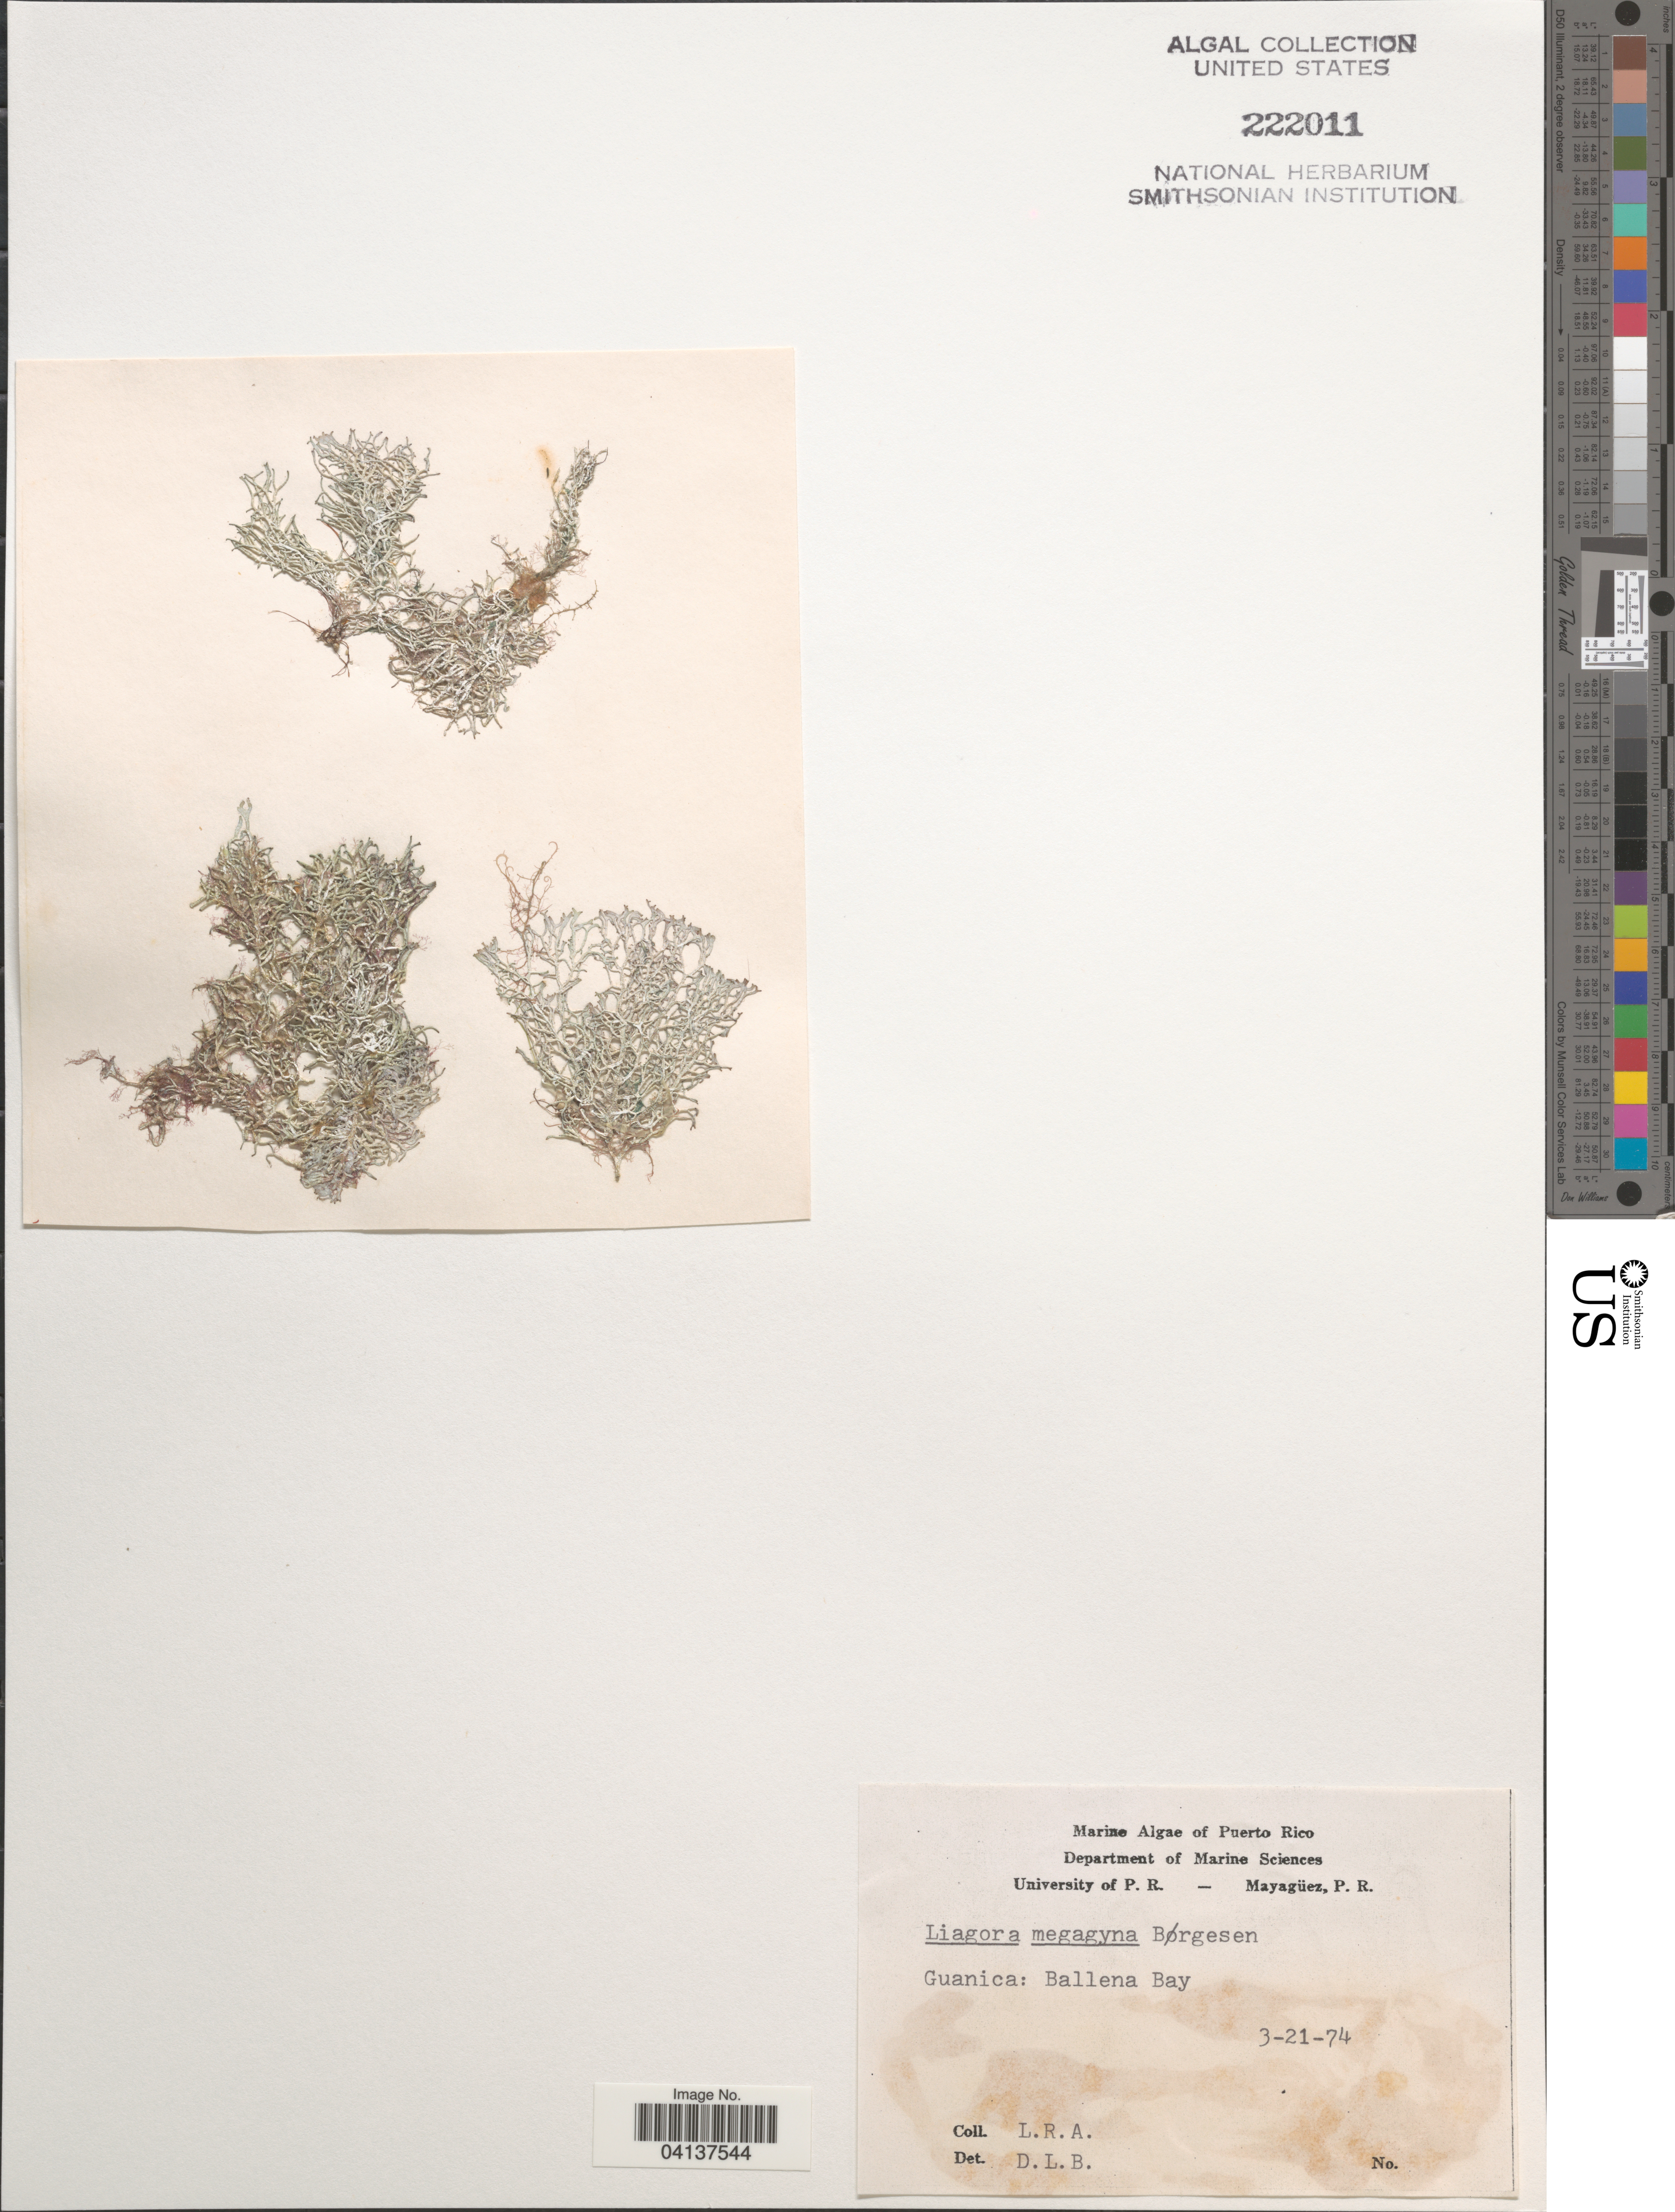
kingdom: Plantae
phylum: Rhodophyta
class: Florideophyceae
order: Nemaliales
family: Liagoraceae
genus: Liagora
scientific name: Liagora megagyna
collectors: L. R. A.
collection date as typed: Transcribed d/m/y: 21/3/74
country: Puerto Rico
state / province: Guánica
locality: Ballena Bay.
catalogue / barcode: US 222011